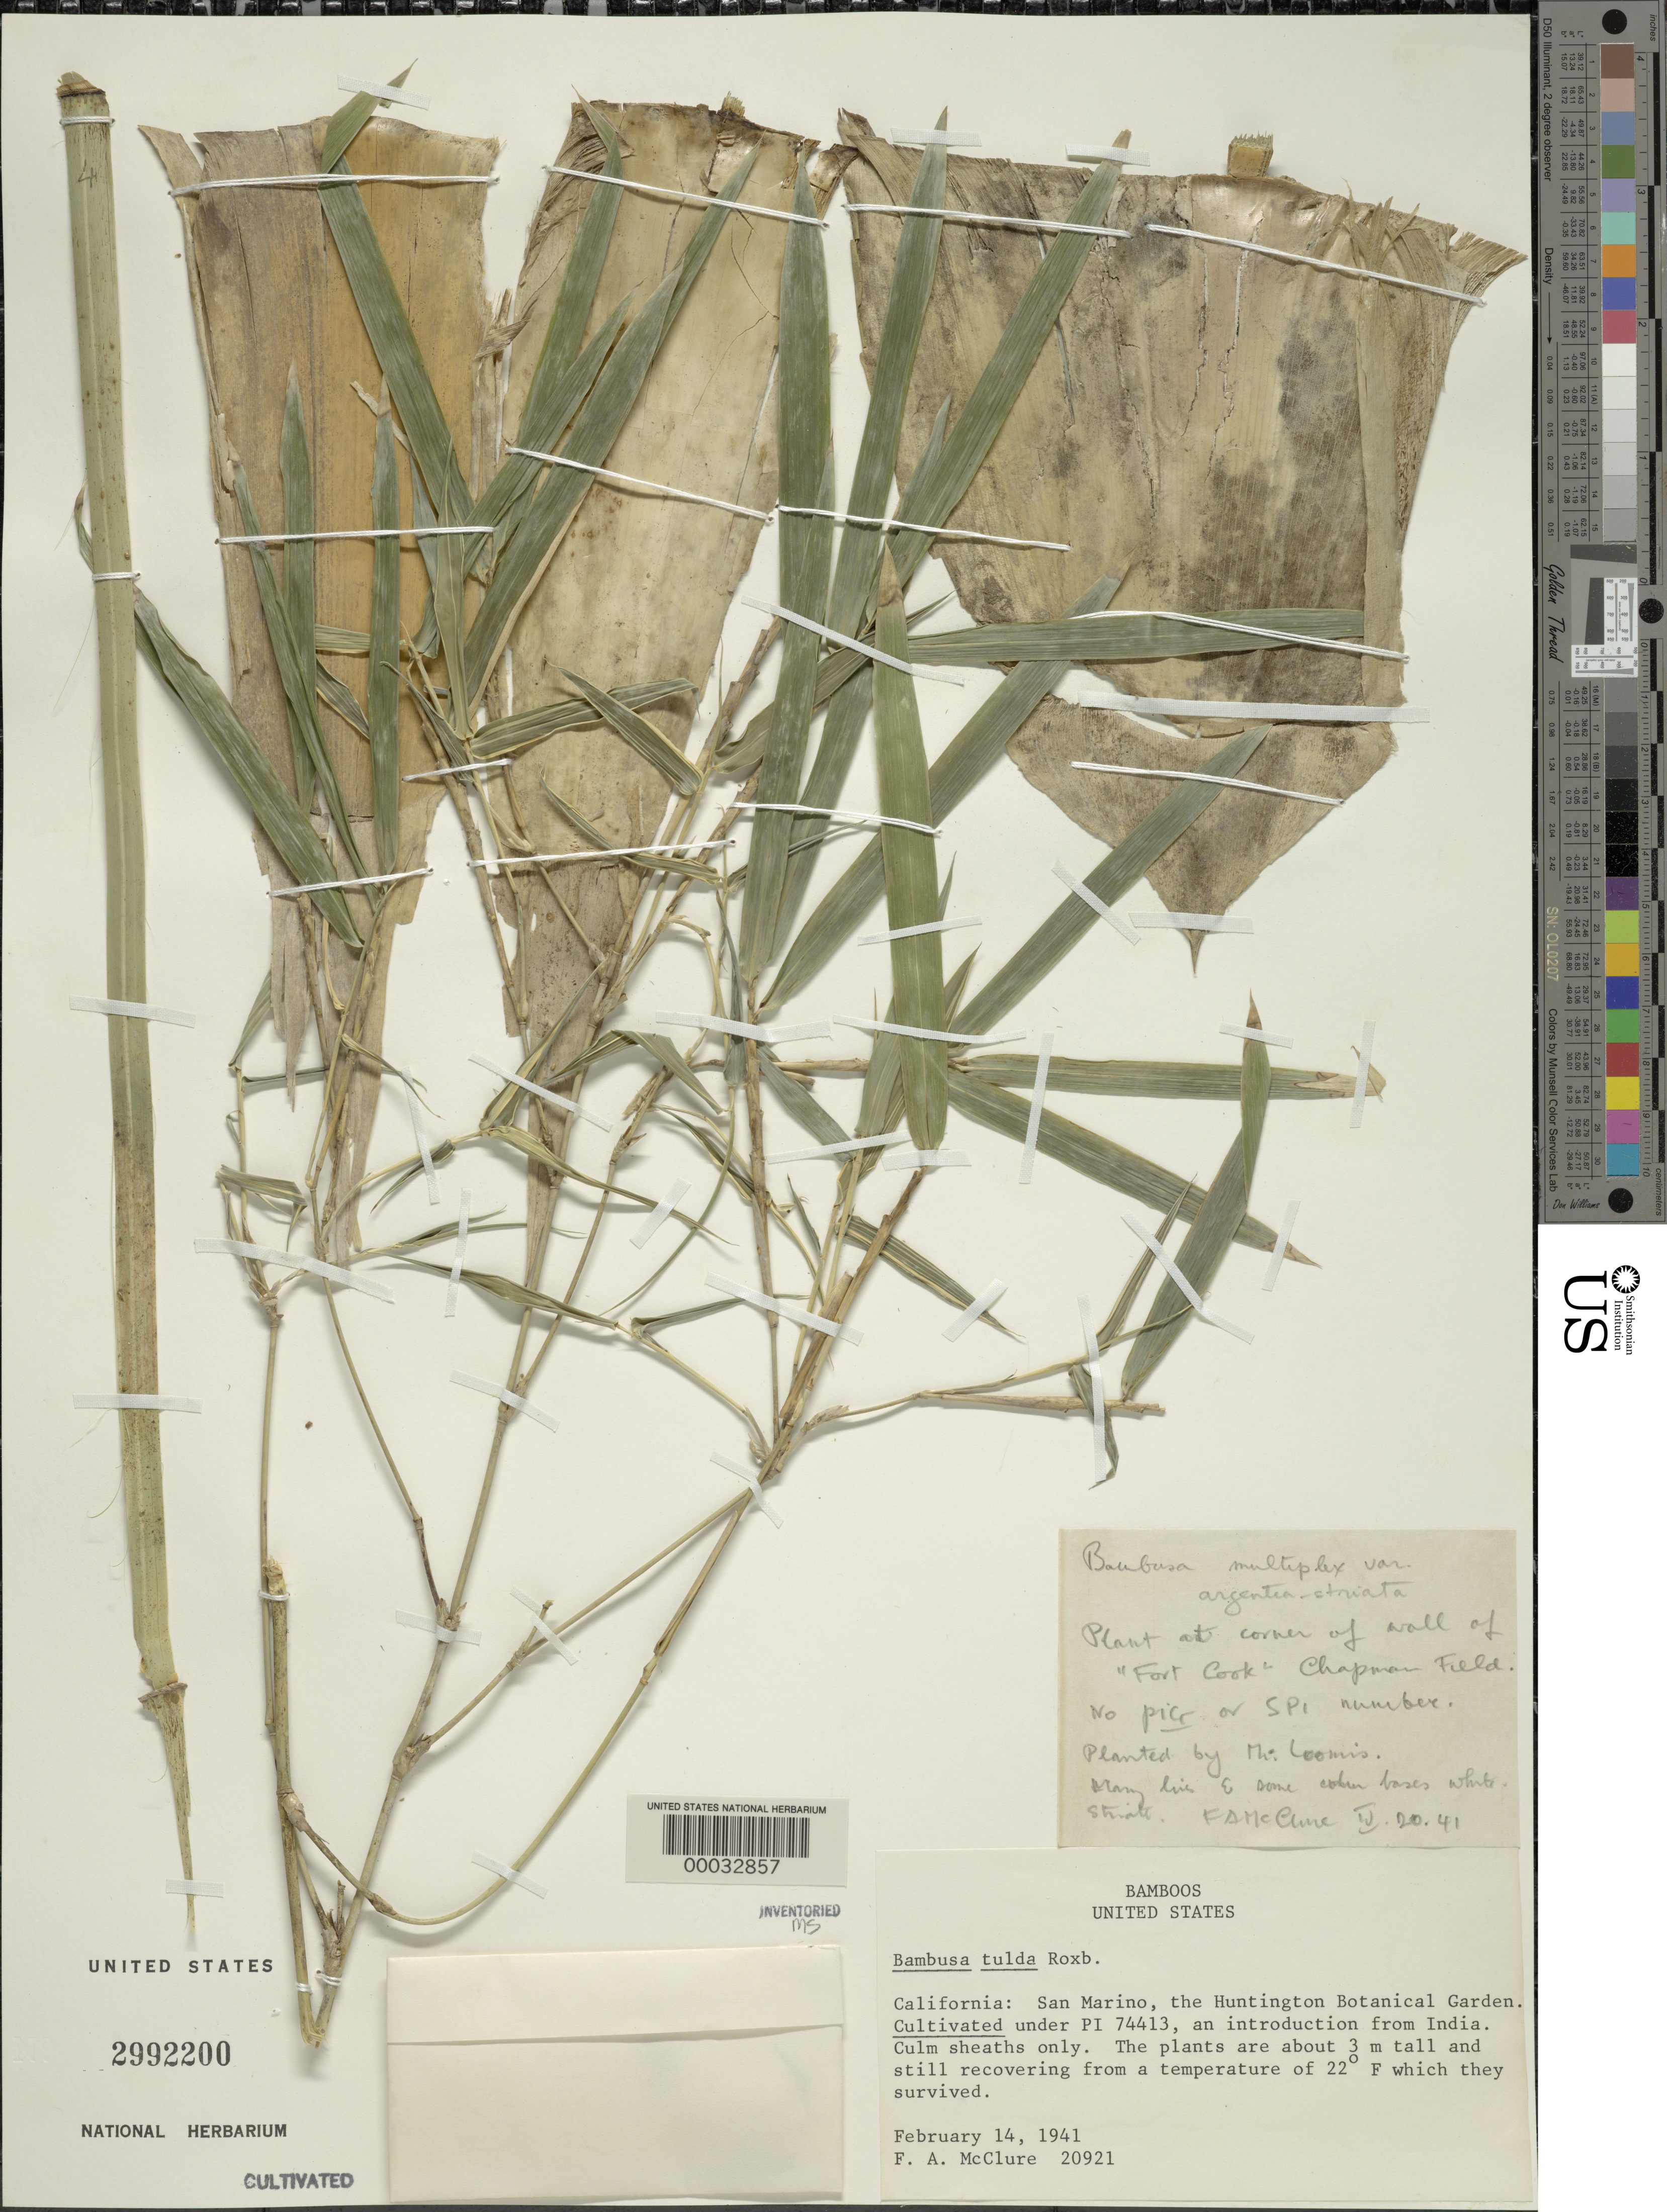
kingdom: Plantae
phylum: Tracheophyta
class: Liliopsida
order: Poales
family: Poaceae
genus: Bambusa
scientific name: Bambusa tulda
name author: Roxb.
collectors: F. A. McClure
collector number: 20921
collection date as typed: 14 Feb 1941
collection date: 1941-02-14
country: United States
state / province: California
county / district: Los Angeles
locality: Huntington botanical garden-san marino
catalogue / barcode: US 2992200